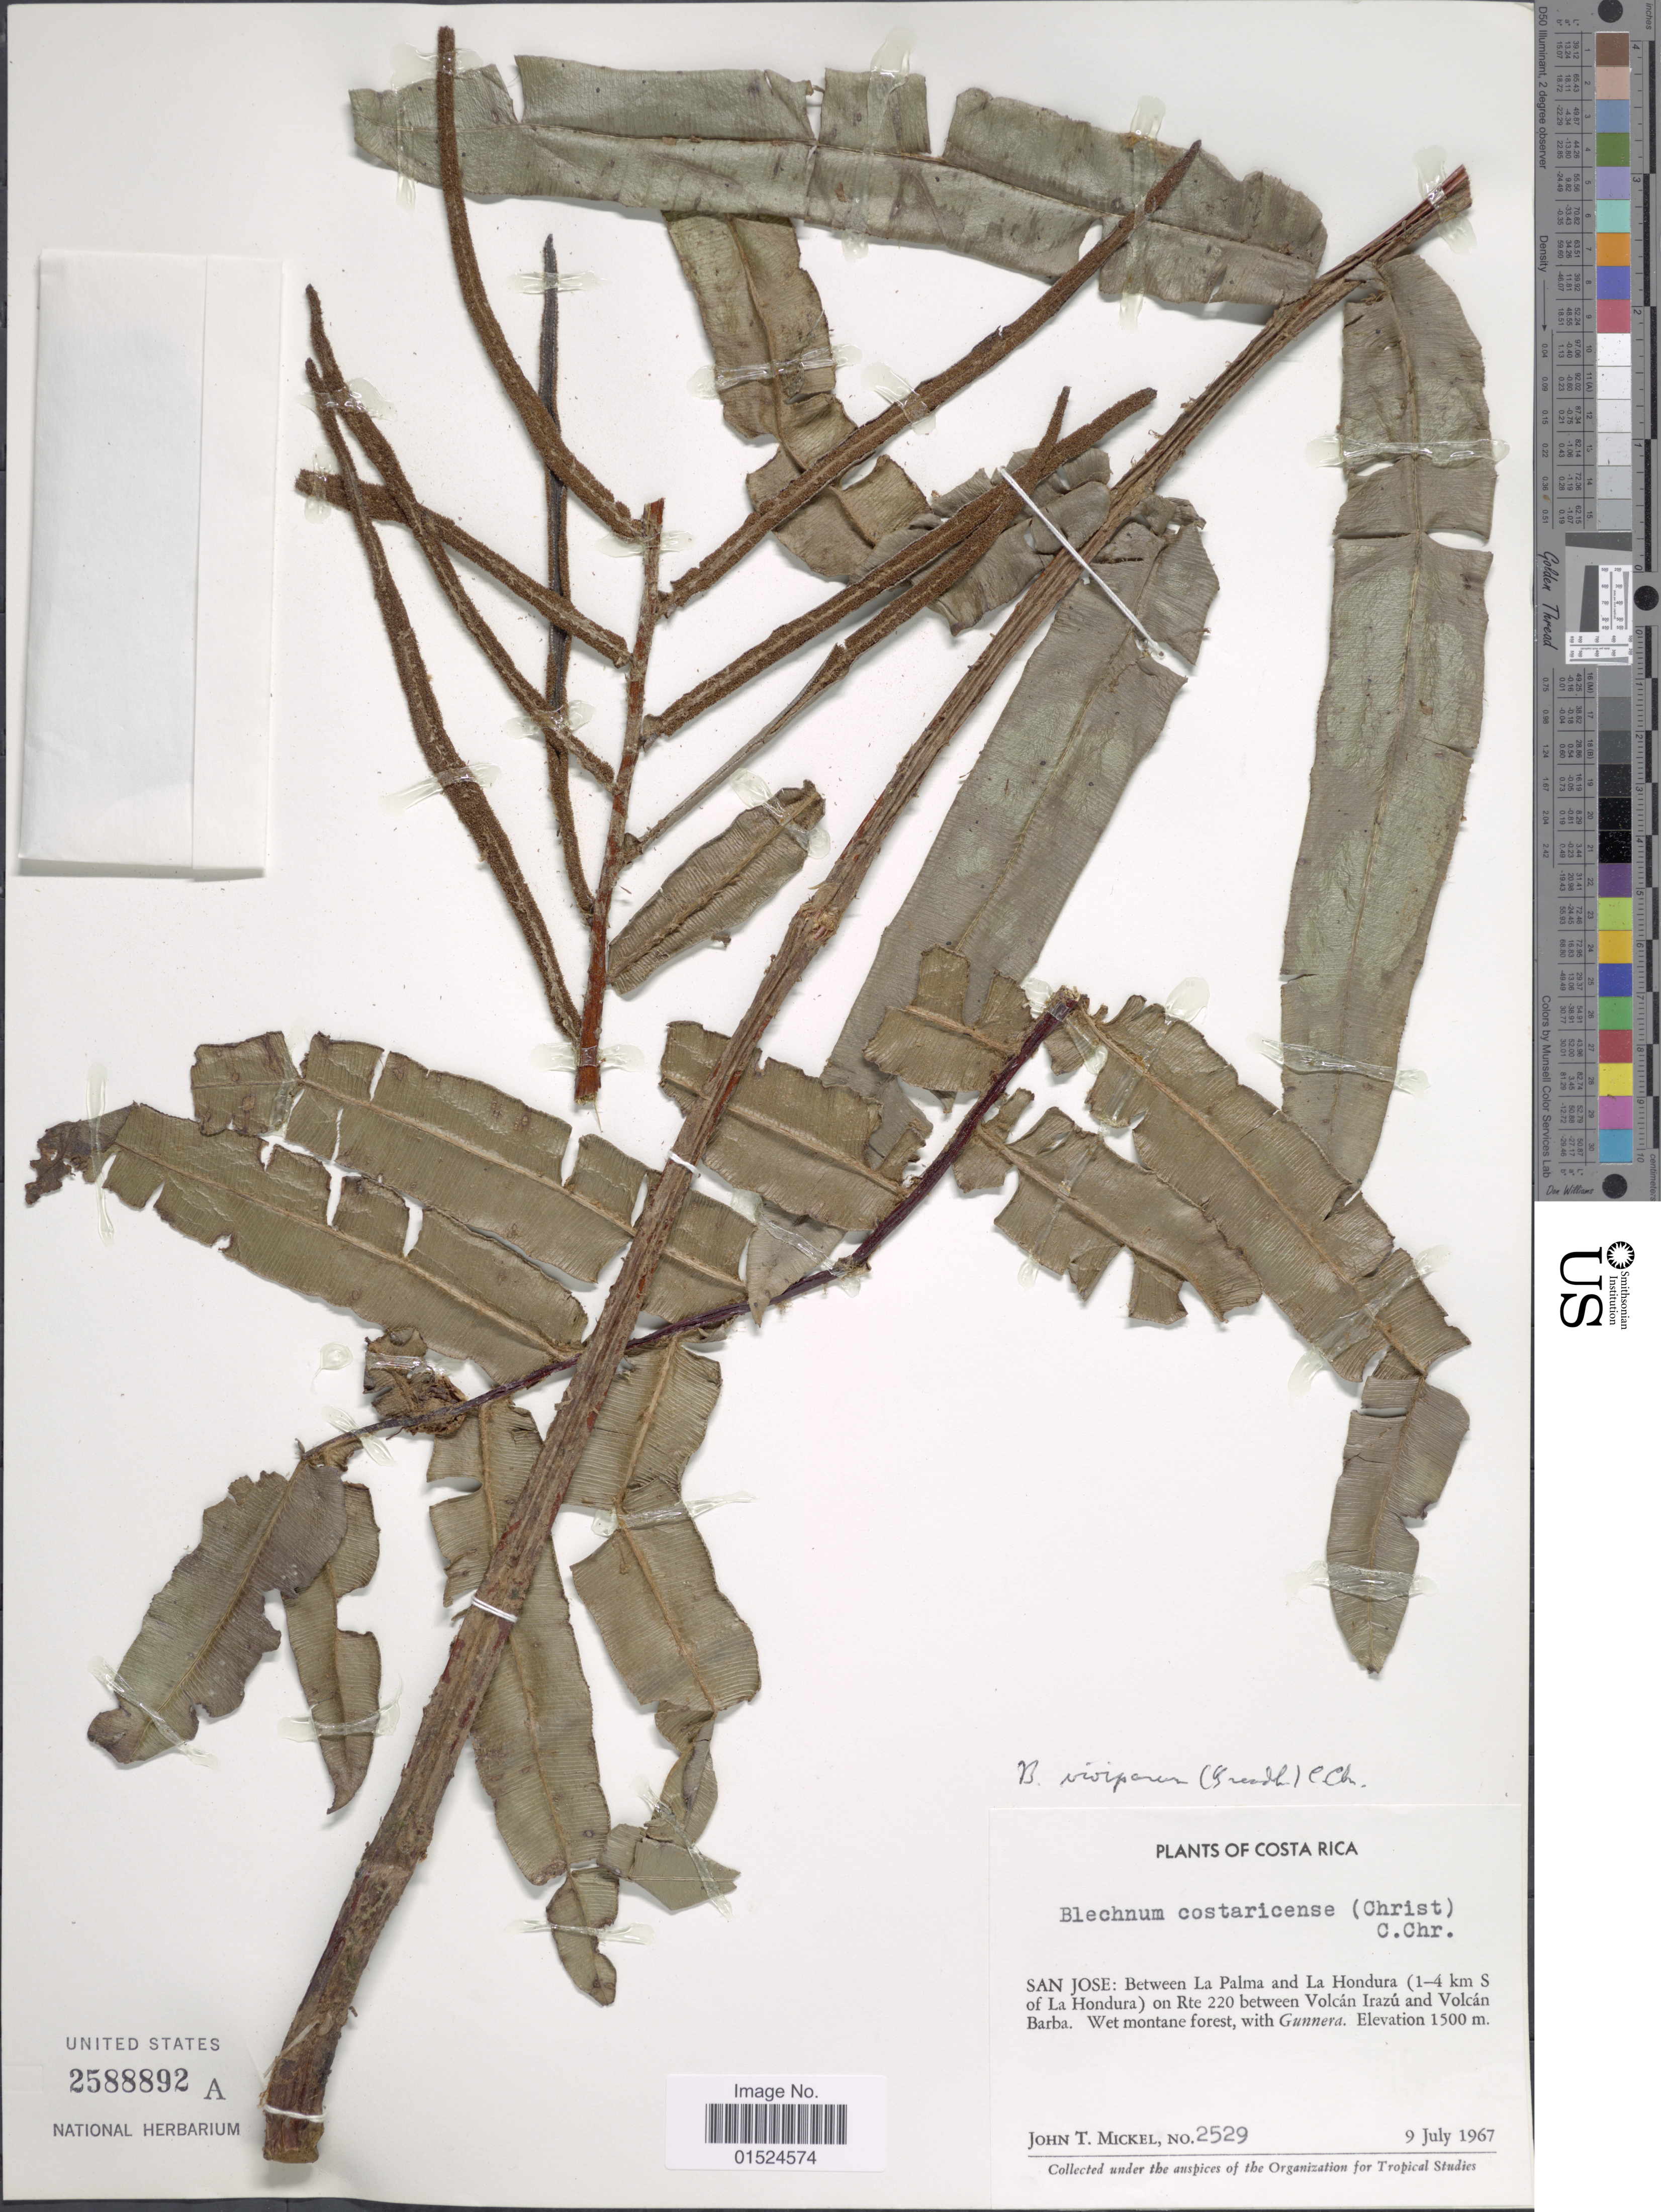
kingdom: Plantae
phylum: Tracheophyta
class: Polypodiopsida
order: Polypodiales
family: Blechnaceae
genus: Blechnum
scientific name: Blechnum viviparum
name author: (Broadh.) C. Chr.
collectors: J. T. Mickel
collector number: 2529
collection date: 1967-07-09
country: Costa Rica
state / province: San José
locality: Between La Palma and La Hondura (1-4 km S of La Hondura) on Rte 220 between Volcan Irazu and Volcab Barba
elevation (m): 1500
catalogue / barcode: US 2588892A